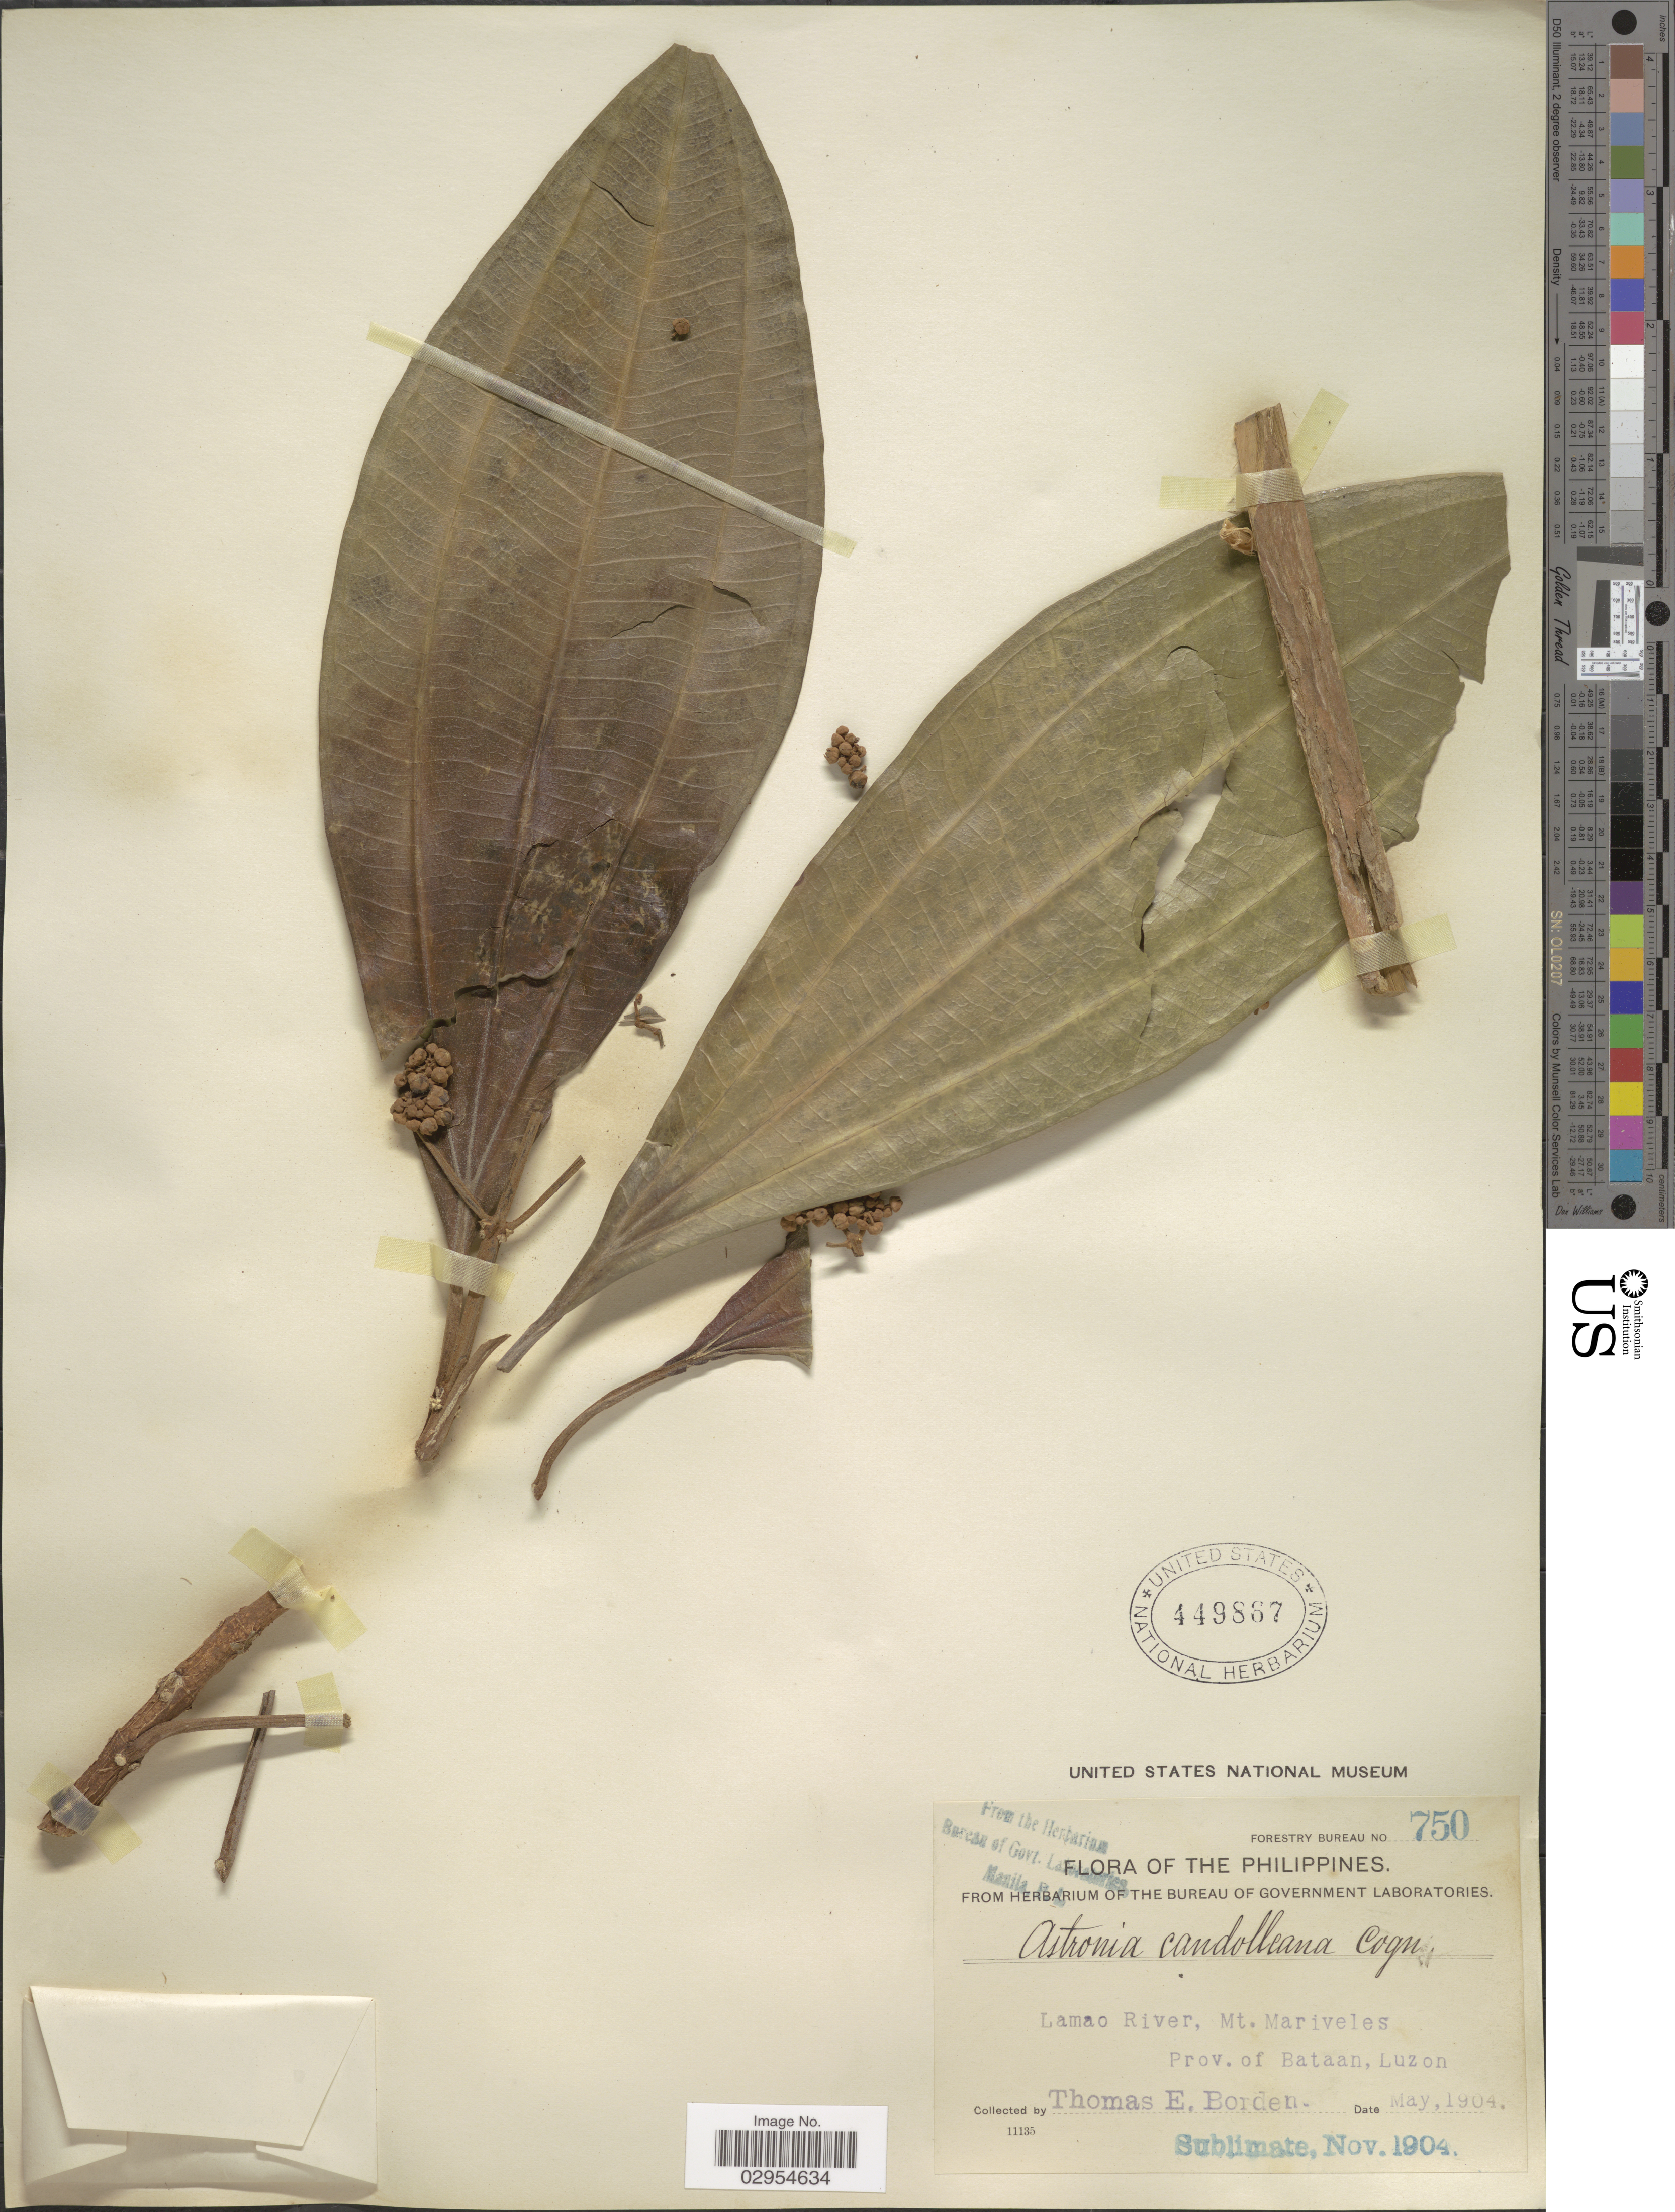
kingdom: Plantae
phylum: Tracheophyta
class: Magnoliopsida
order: Myrtales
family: Melastomataceae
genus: Astronia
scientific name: Astronia candolleana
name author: Cogn.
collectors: T. E. Borden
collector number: Forestry Bureau 750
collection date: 1904-05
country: Philippines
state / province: Central Luzon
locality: Lamao River, Mt. Mariveles. Prov. of Bataan, Luzon.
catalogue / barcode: US 449867